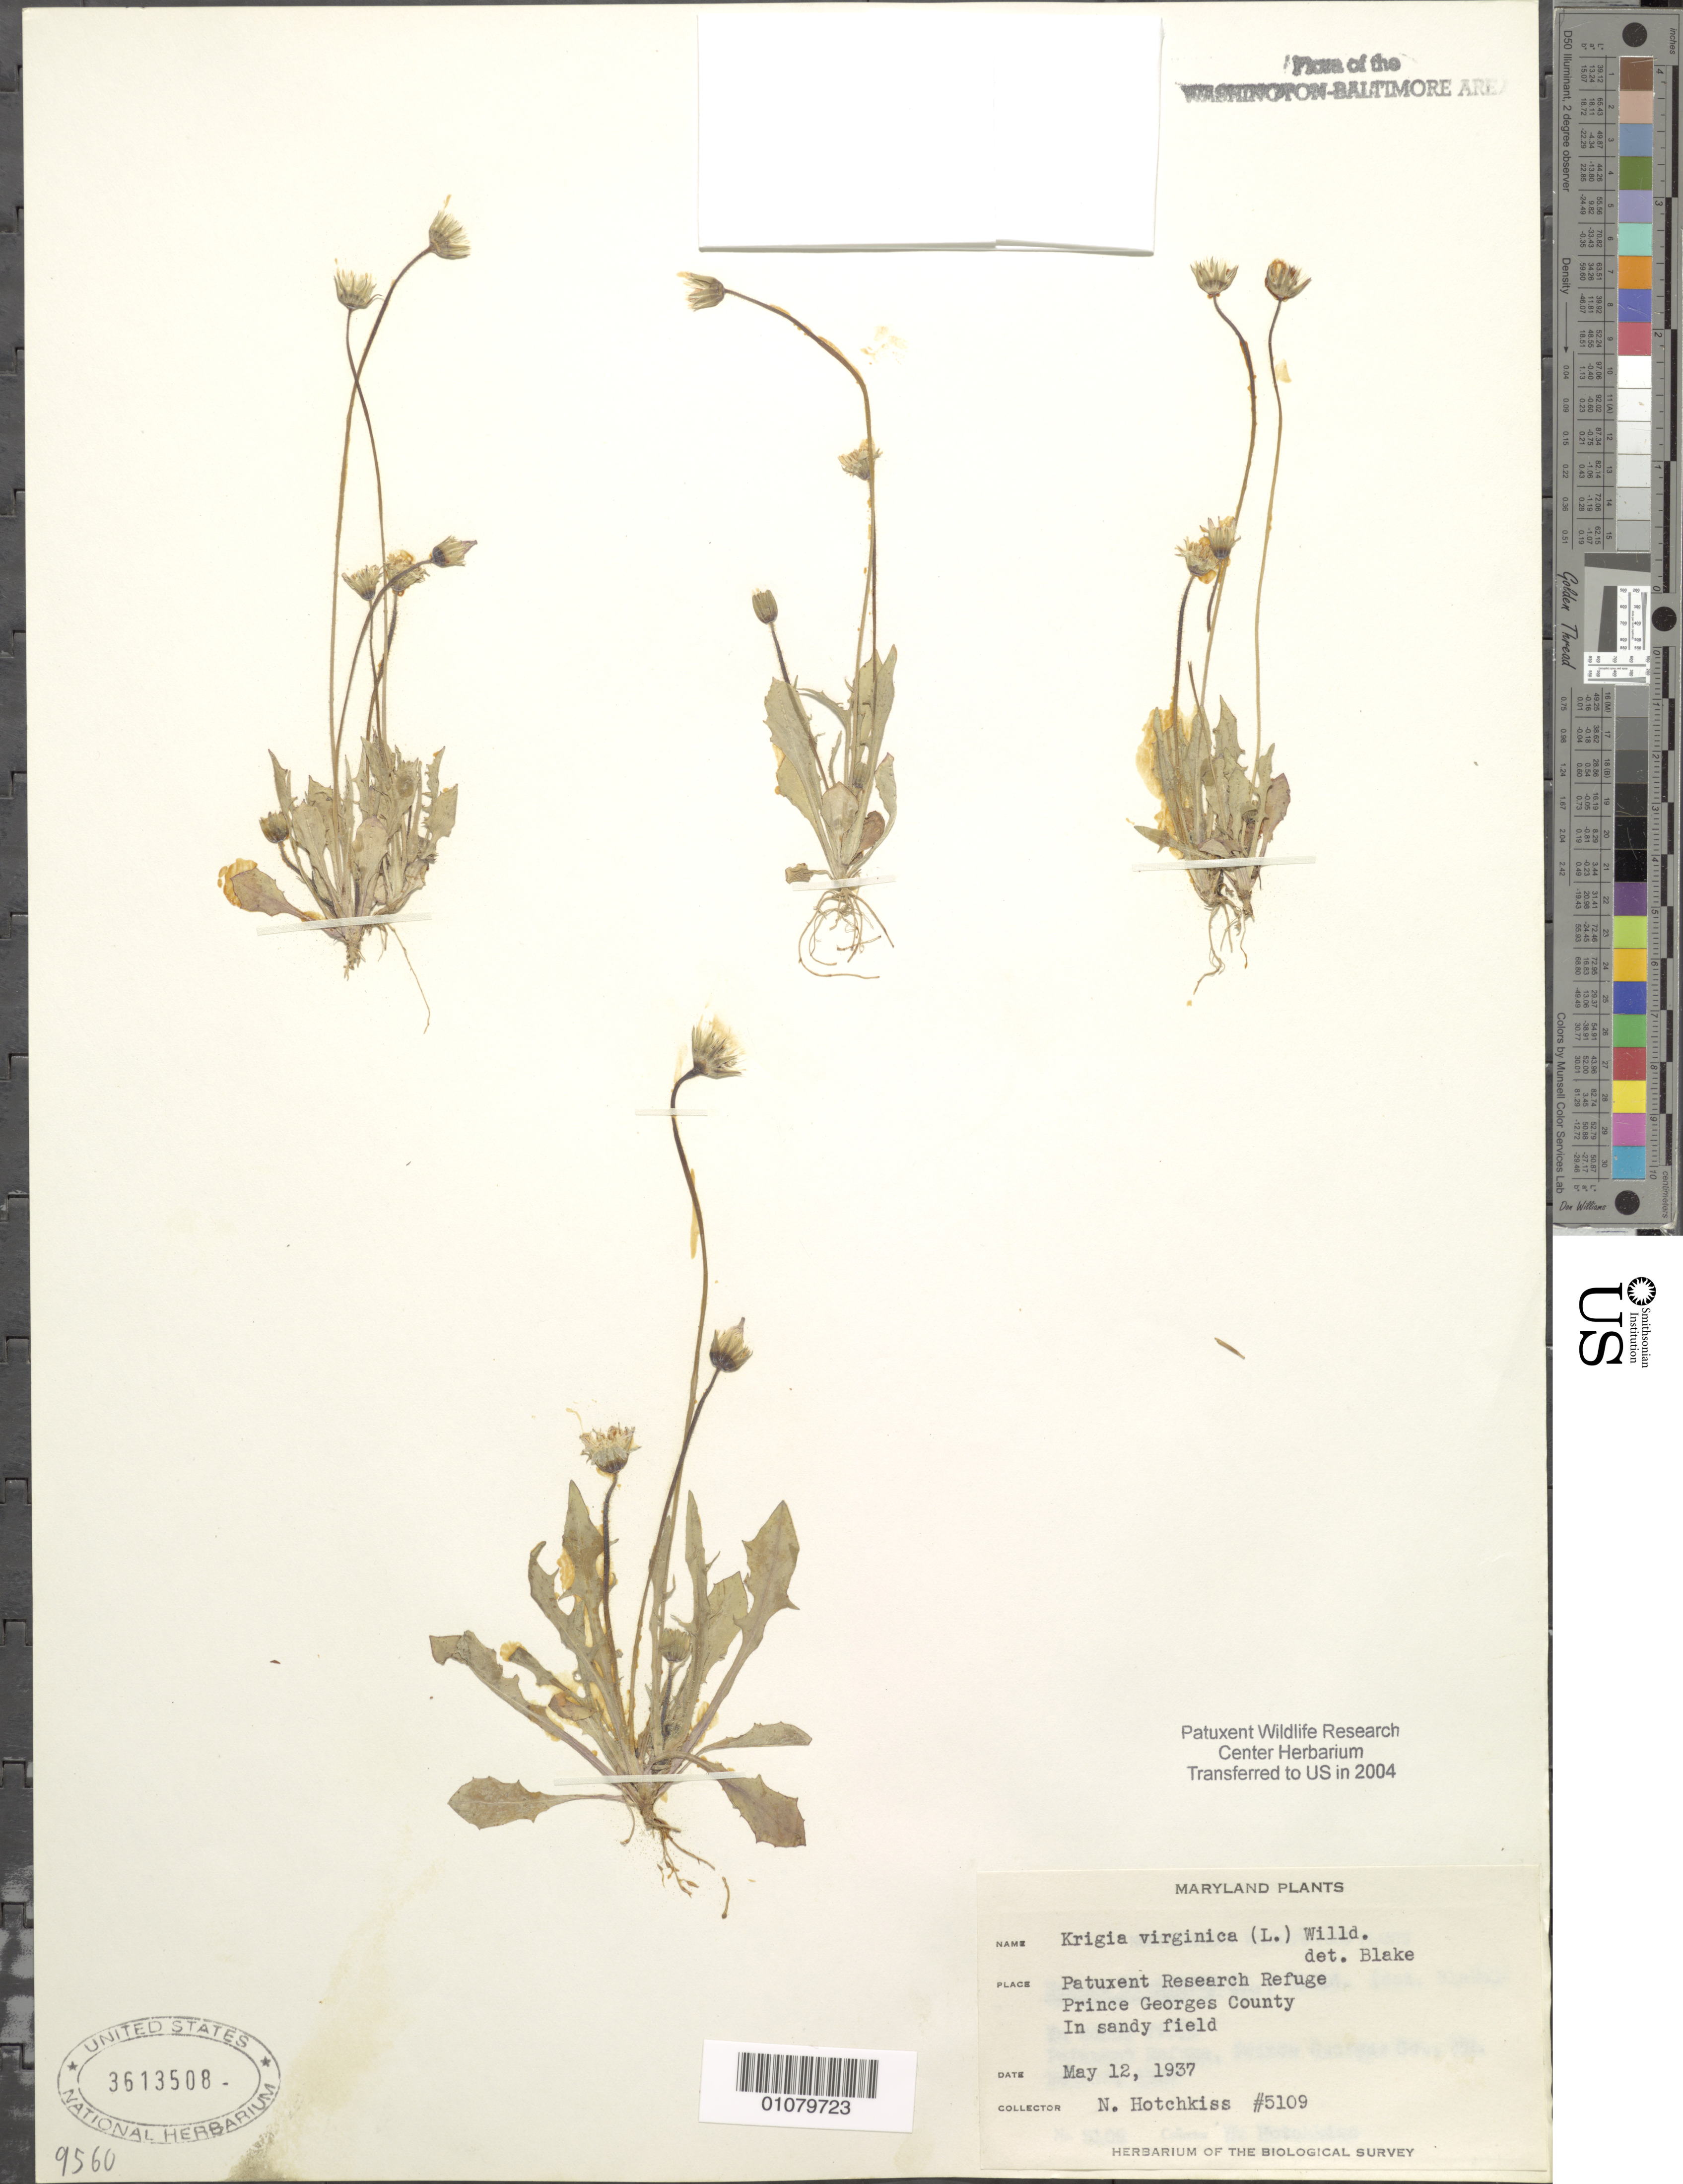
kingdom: Plantae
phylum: Tracheophyta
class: Magnoliopsida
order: Asterales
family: Asteraceae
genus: Krigia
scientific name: Krigia virginica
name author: (L.) Willd.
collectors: N. Hotchkiss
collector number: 5109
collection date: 1937-05-12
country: United States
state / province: Maryland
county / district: Prince George's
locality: Patuxent Wildlife Refuge.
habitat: In sandy field.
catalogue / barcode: US 3613508